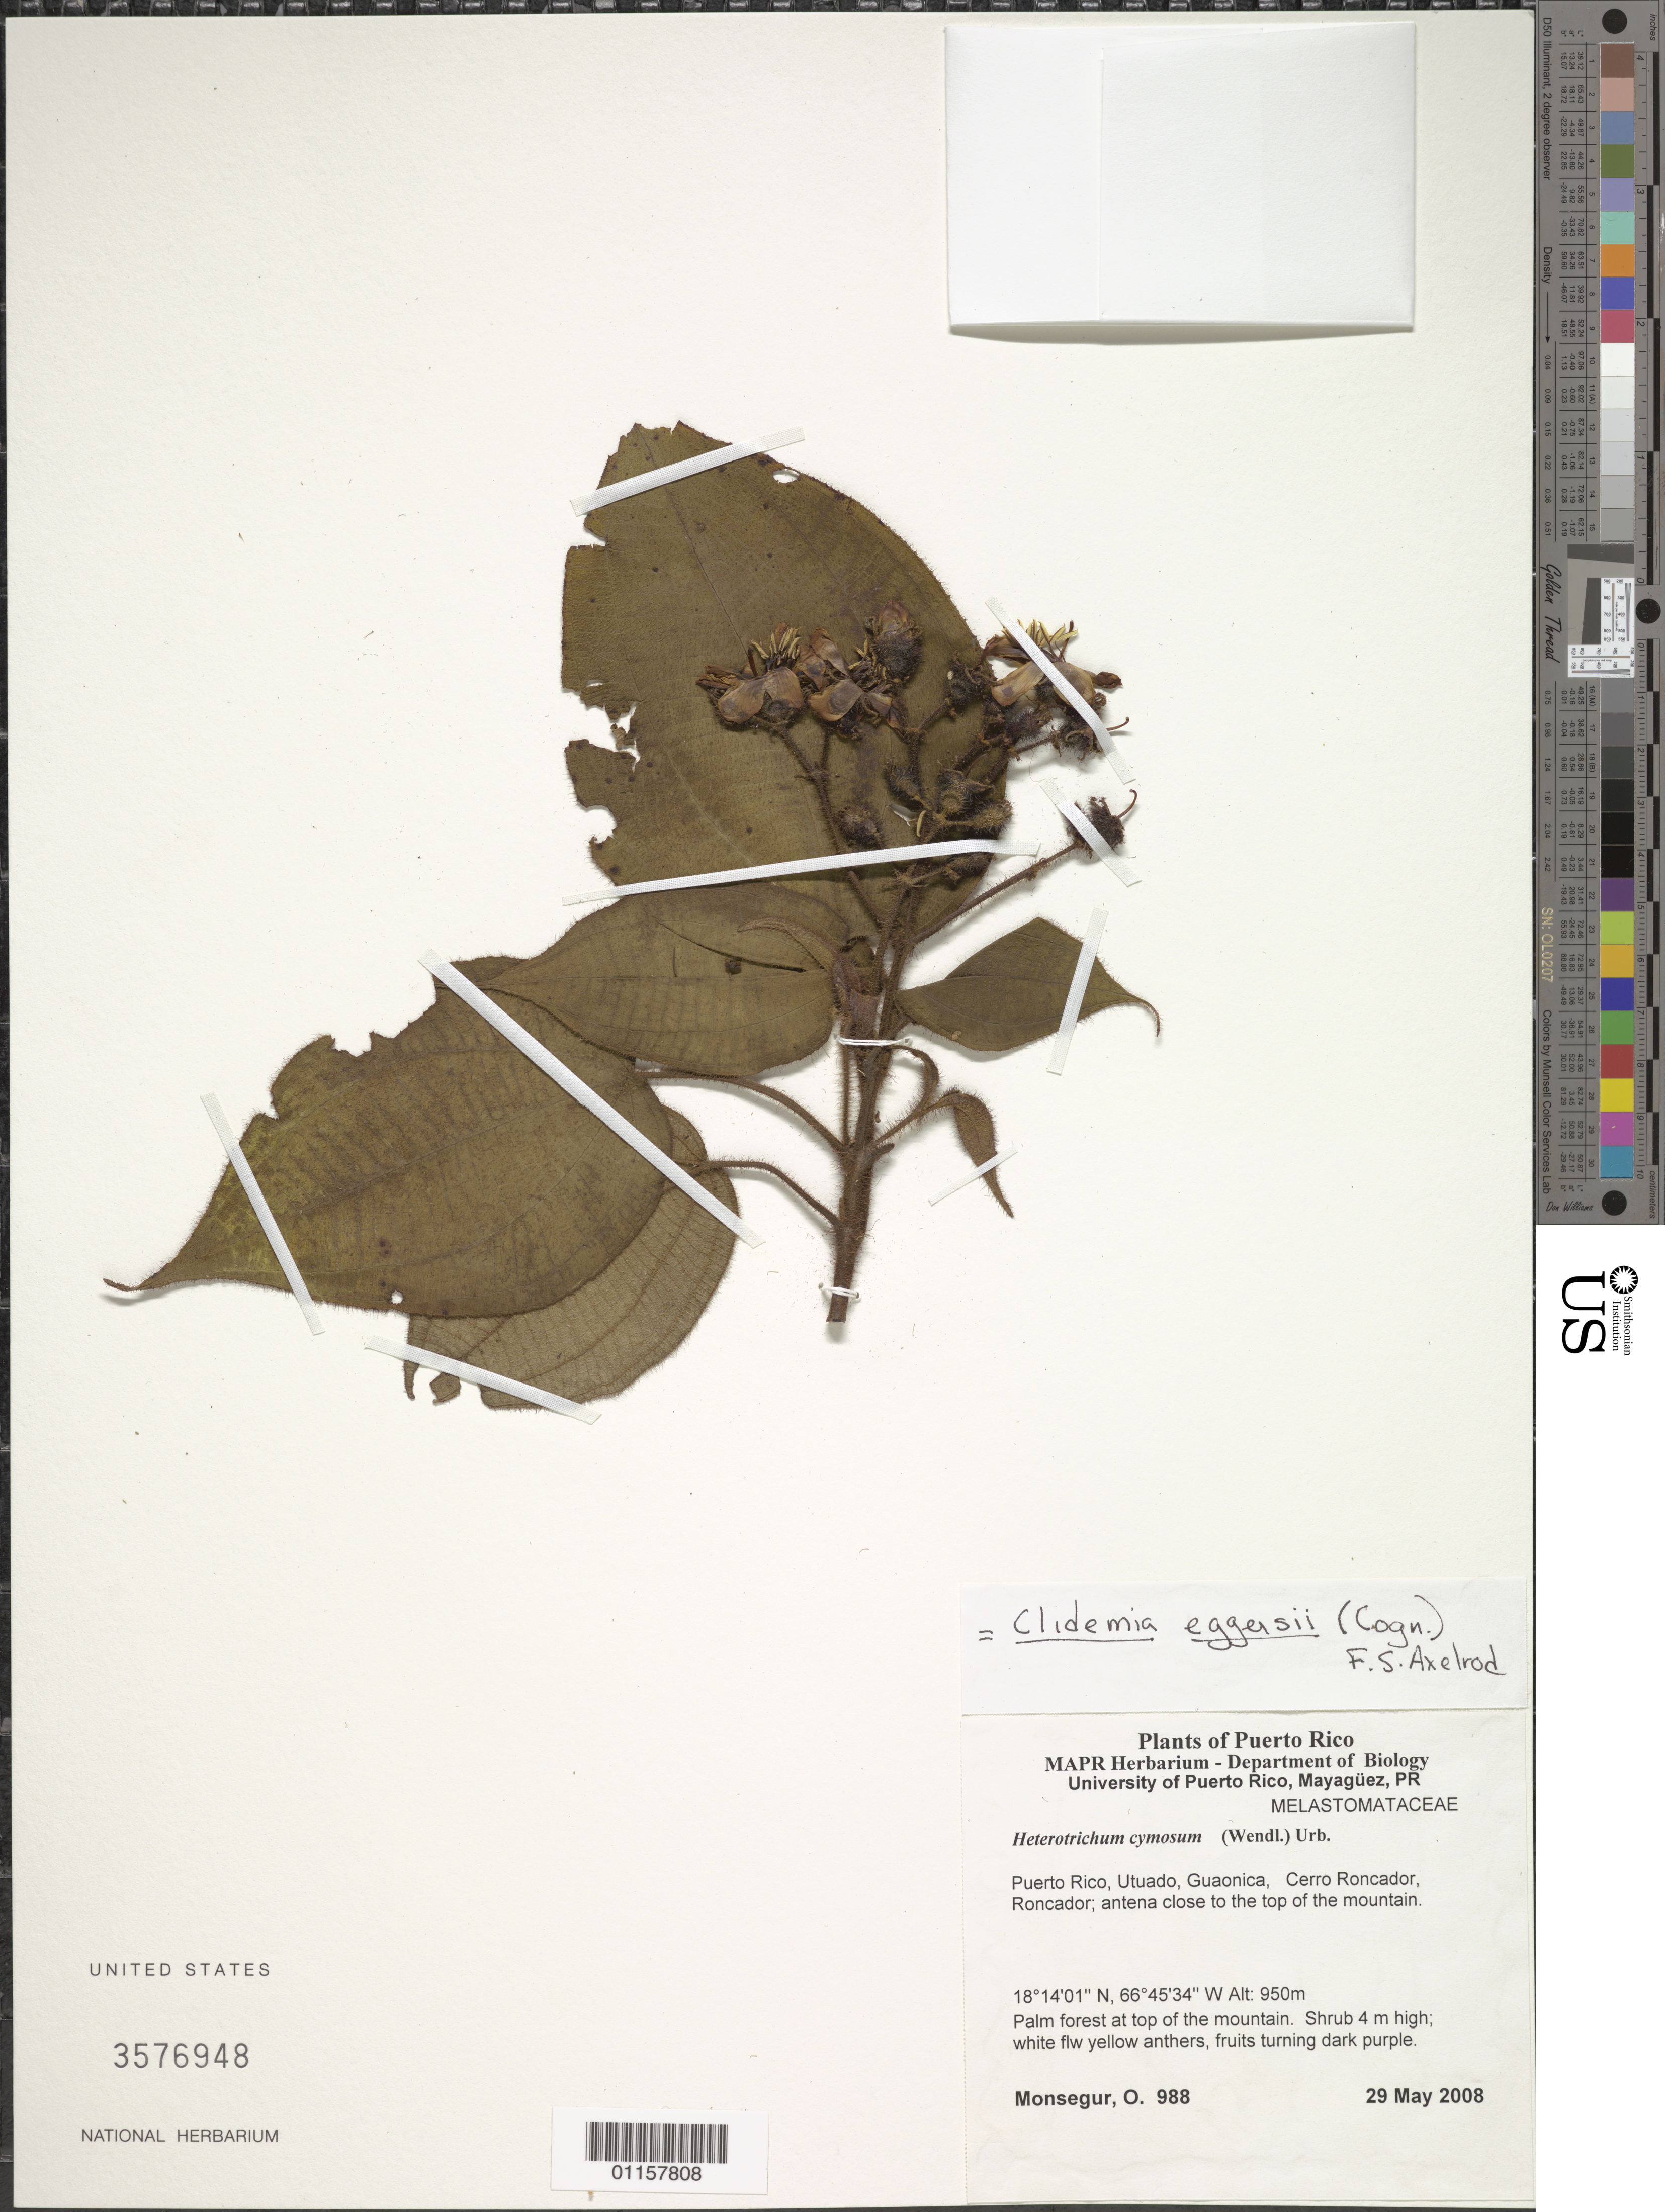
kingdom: Plantae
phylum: Tracheophyta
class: Magnoliopsida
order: Myrtales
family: Melastomataceae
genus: Clidemia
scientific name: Clidemia eggersii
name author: (Cogn.) F.S. Axelrod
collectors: O. Monsegur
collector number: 988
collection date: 2008-05-29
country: Puerto Rico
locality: Utado, Guaonica, Cerro Roncador, Roncador; antenna close to the top of the mountain.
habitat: Palm forest at top of the mountain.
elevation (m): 950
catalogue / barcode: US 3576948